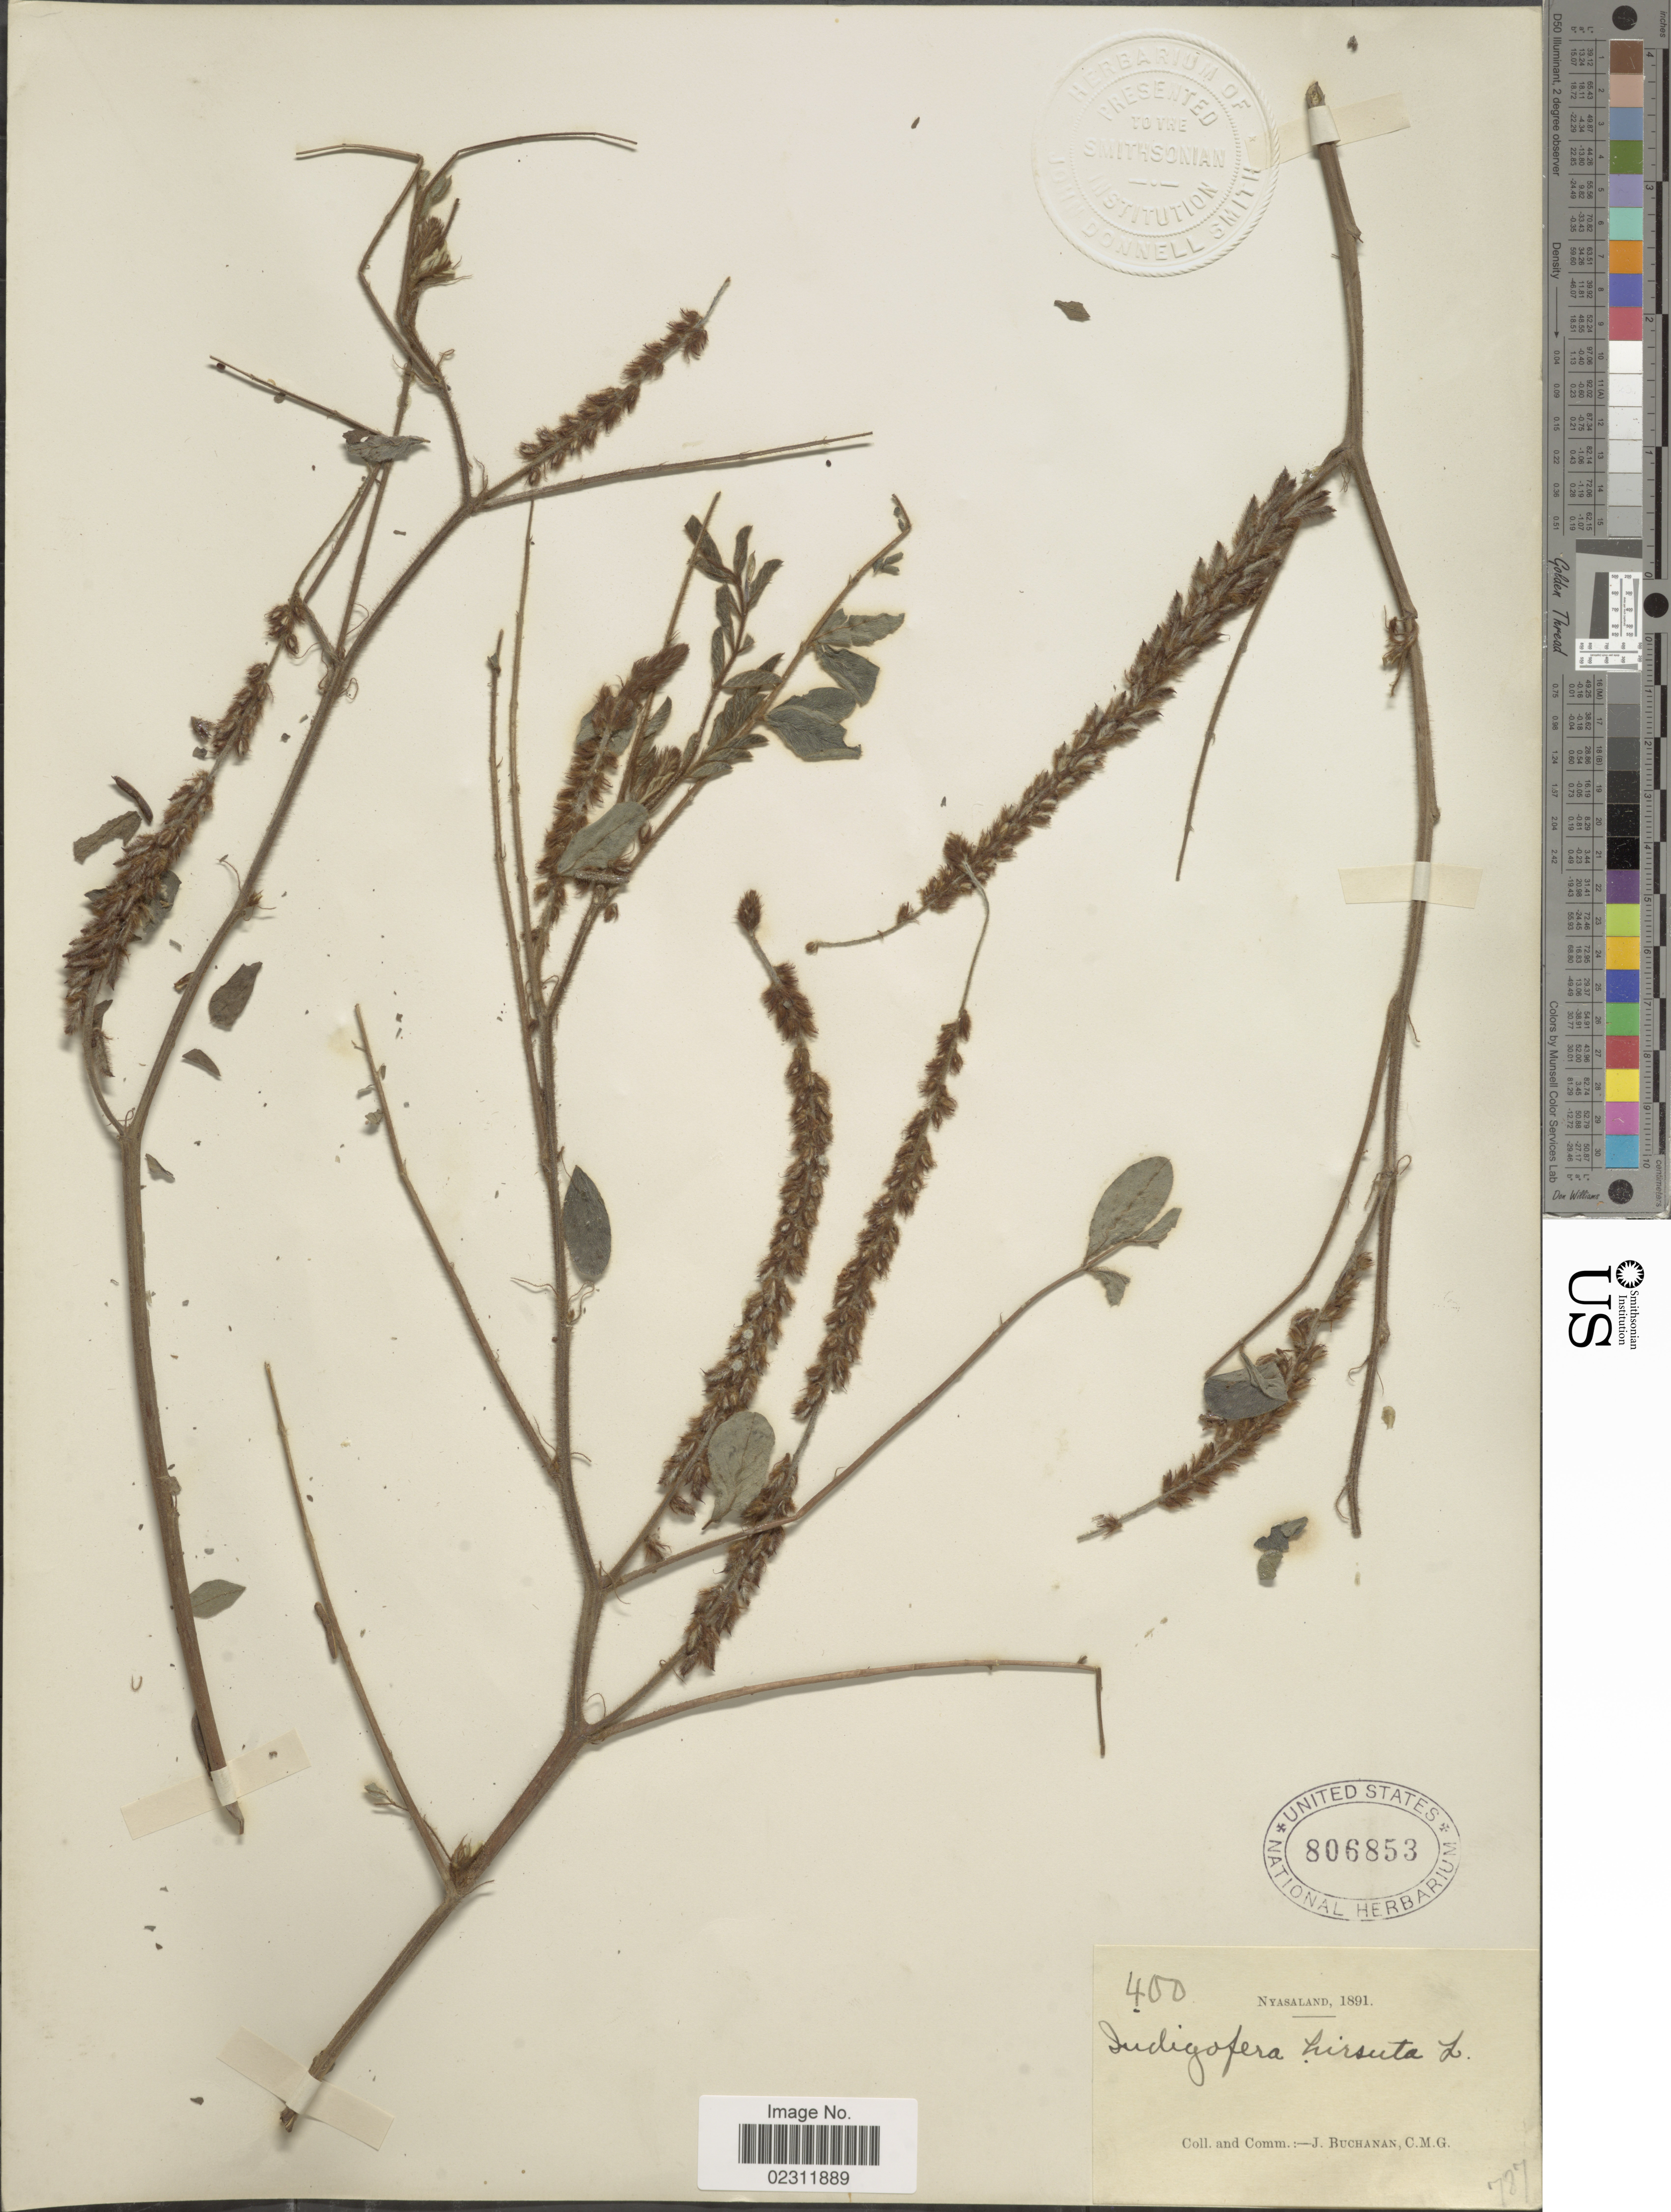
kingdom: Plantae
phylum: Tracheophyta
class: Magnoliopsida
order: Fabales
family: Fabaceae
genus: Indigofera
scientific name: Indigofera hirsuta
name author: L.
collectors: J. Buchanan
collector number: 450*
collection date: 1891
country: Malawi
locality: Nyasaland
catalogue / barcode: US 806853